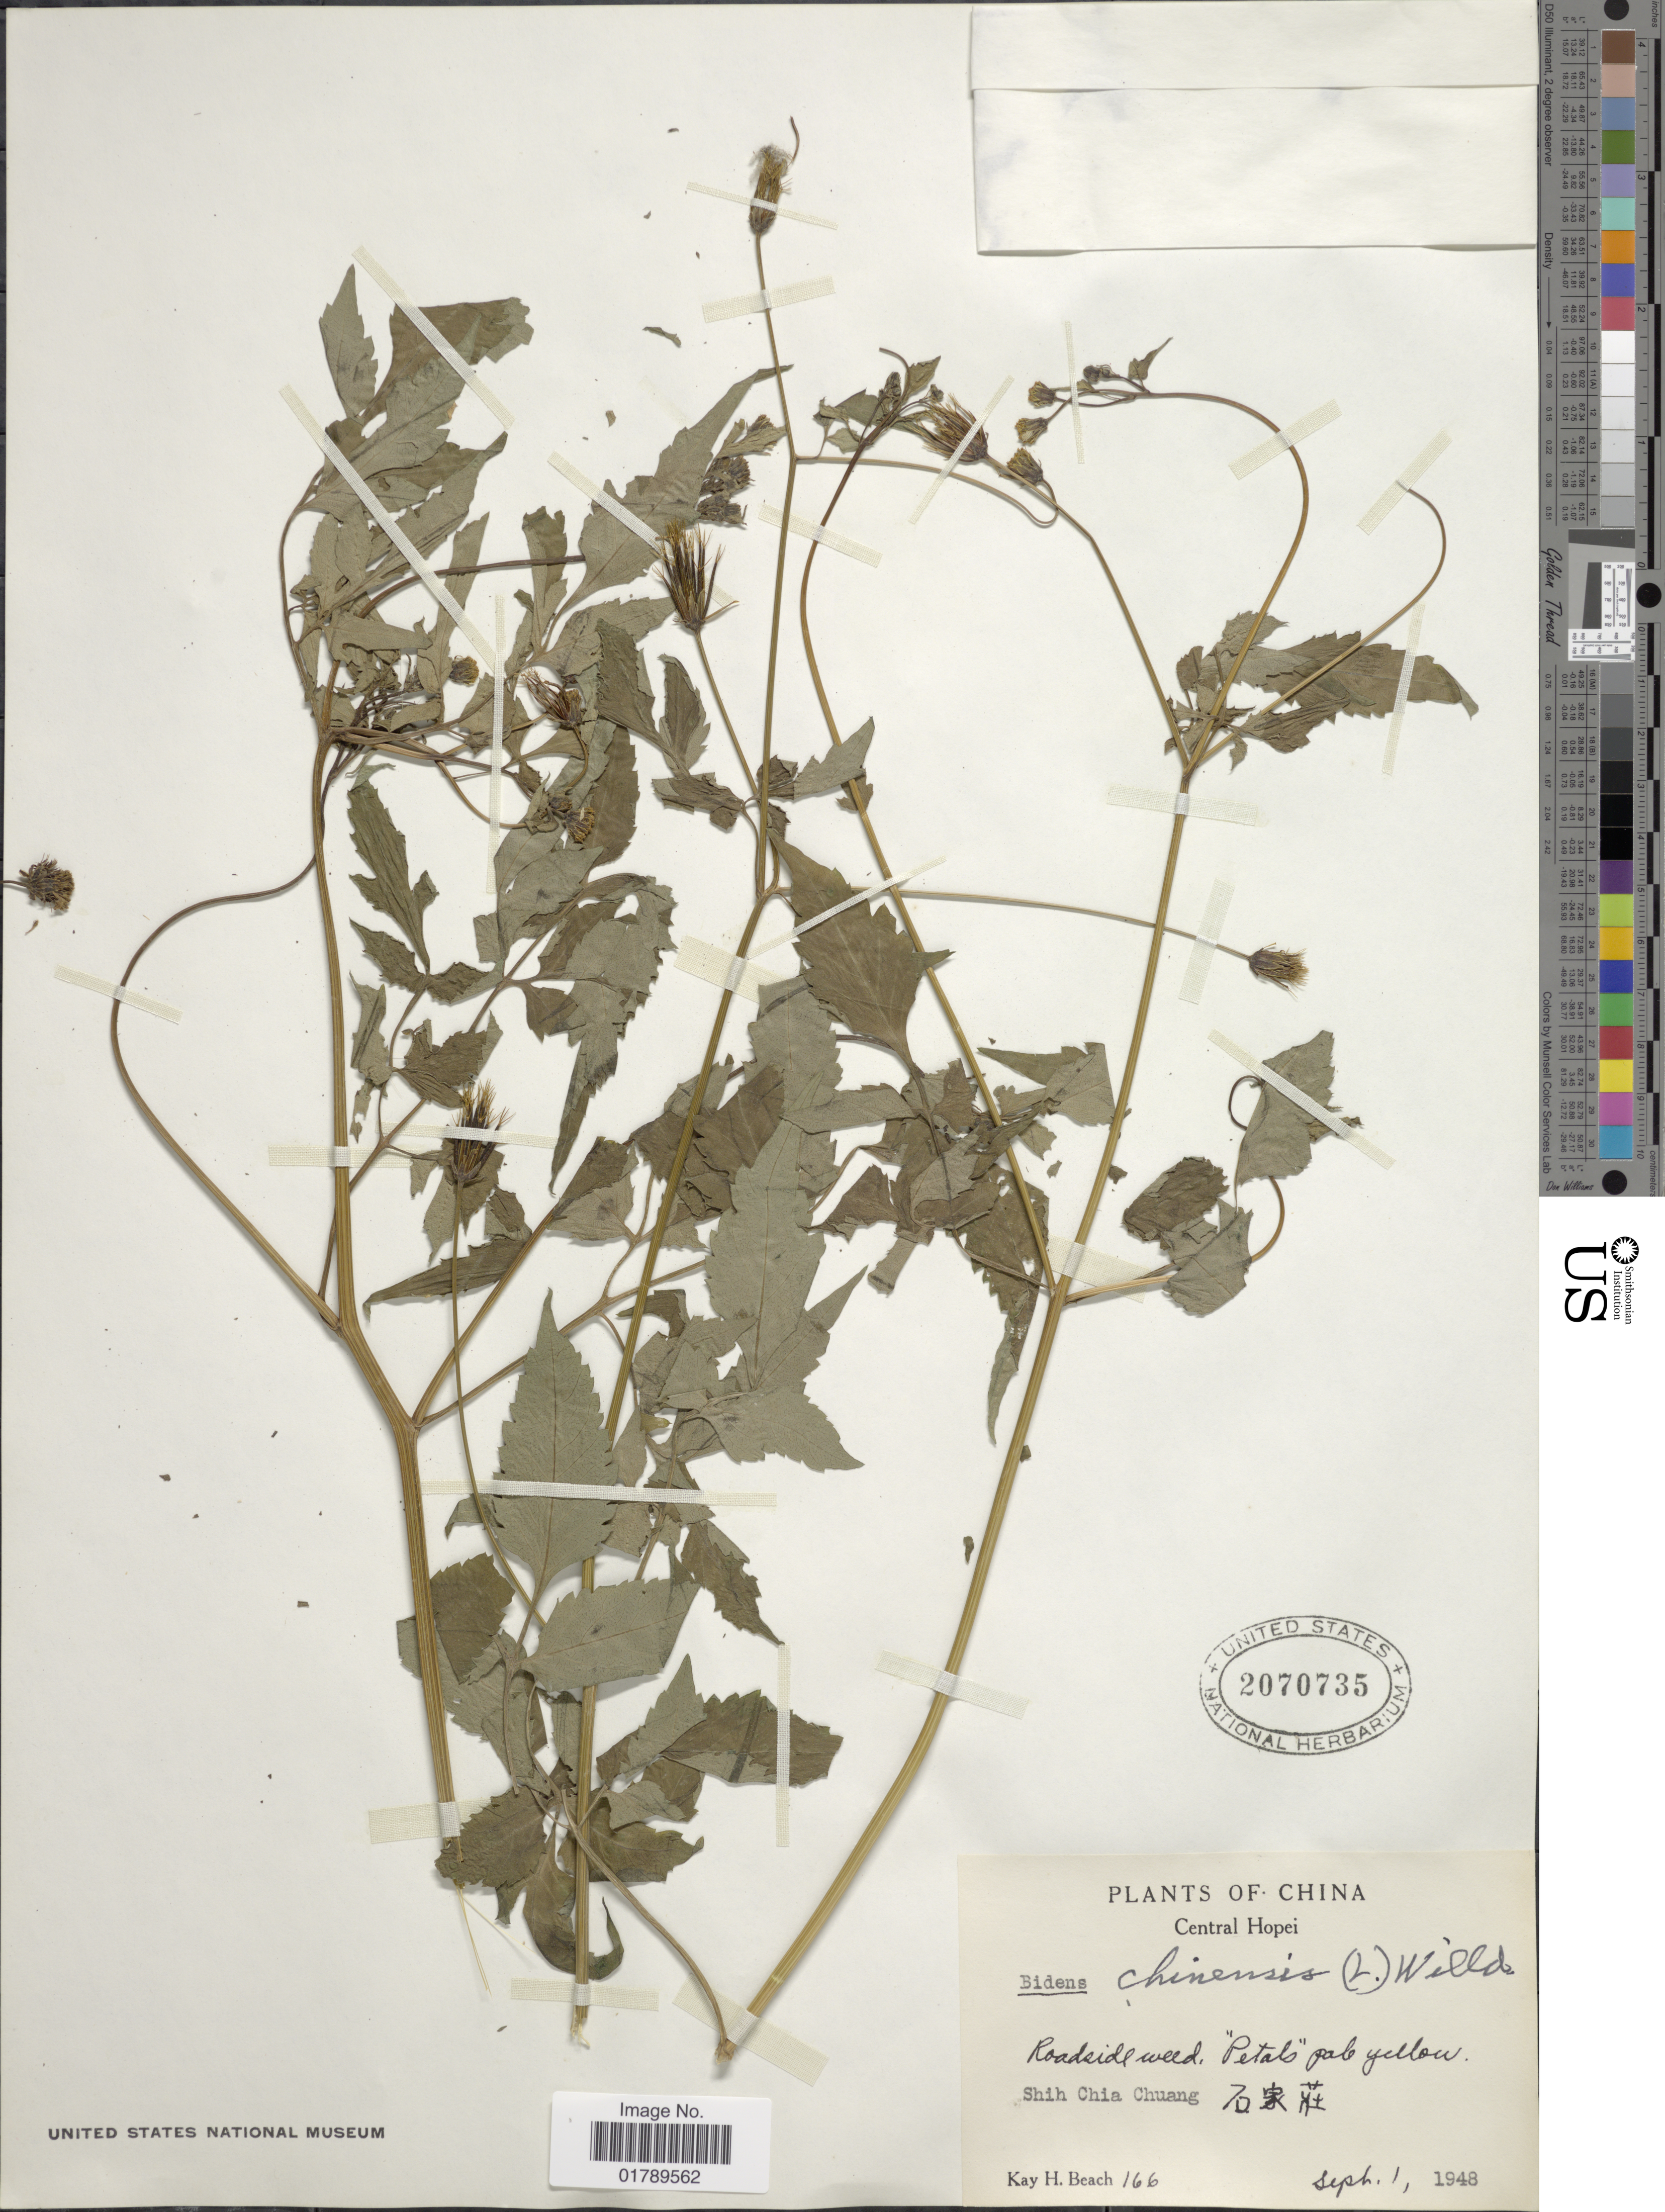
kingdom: Plantae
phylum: Tracheophyta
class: Magnoliopsida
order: Asterales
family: Asteraceae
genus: Bidens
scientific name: Bidens biternata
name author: (Lour.) Merr. & Sherff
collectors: K. H. Beach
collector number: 166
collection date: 1948-09-01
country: China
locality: Central Hopei. Shih Chia Chuang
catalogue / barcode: US 2070735